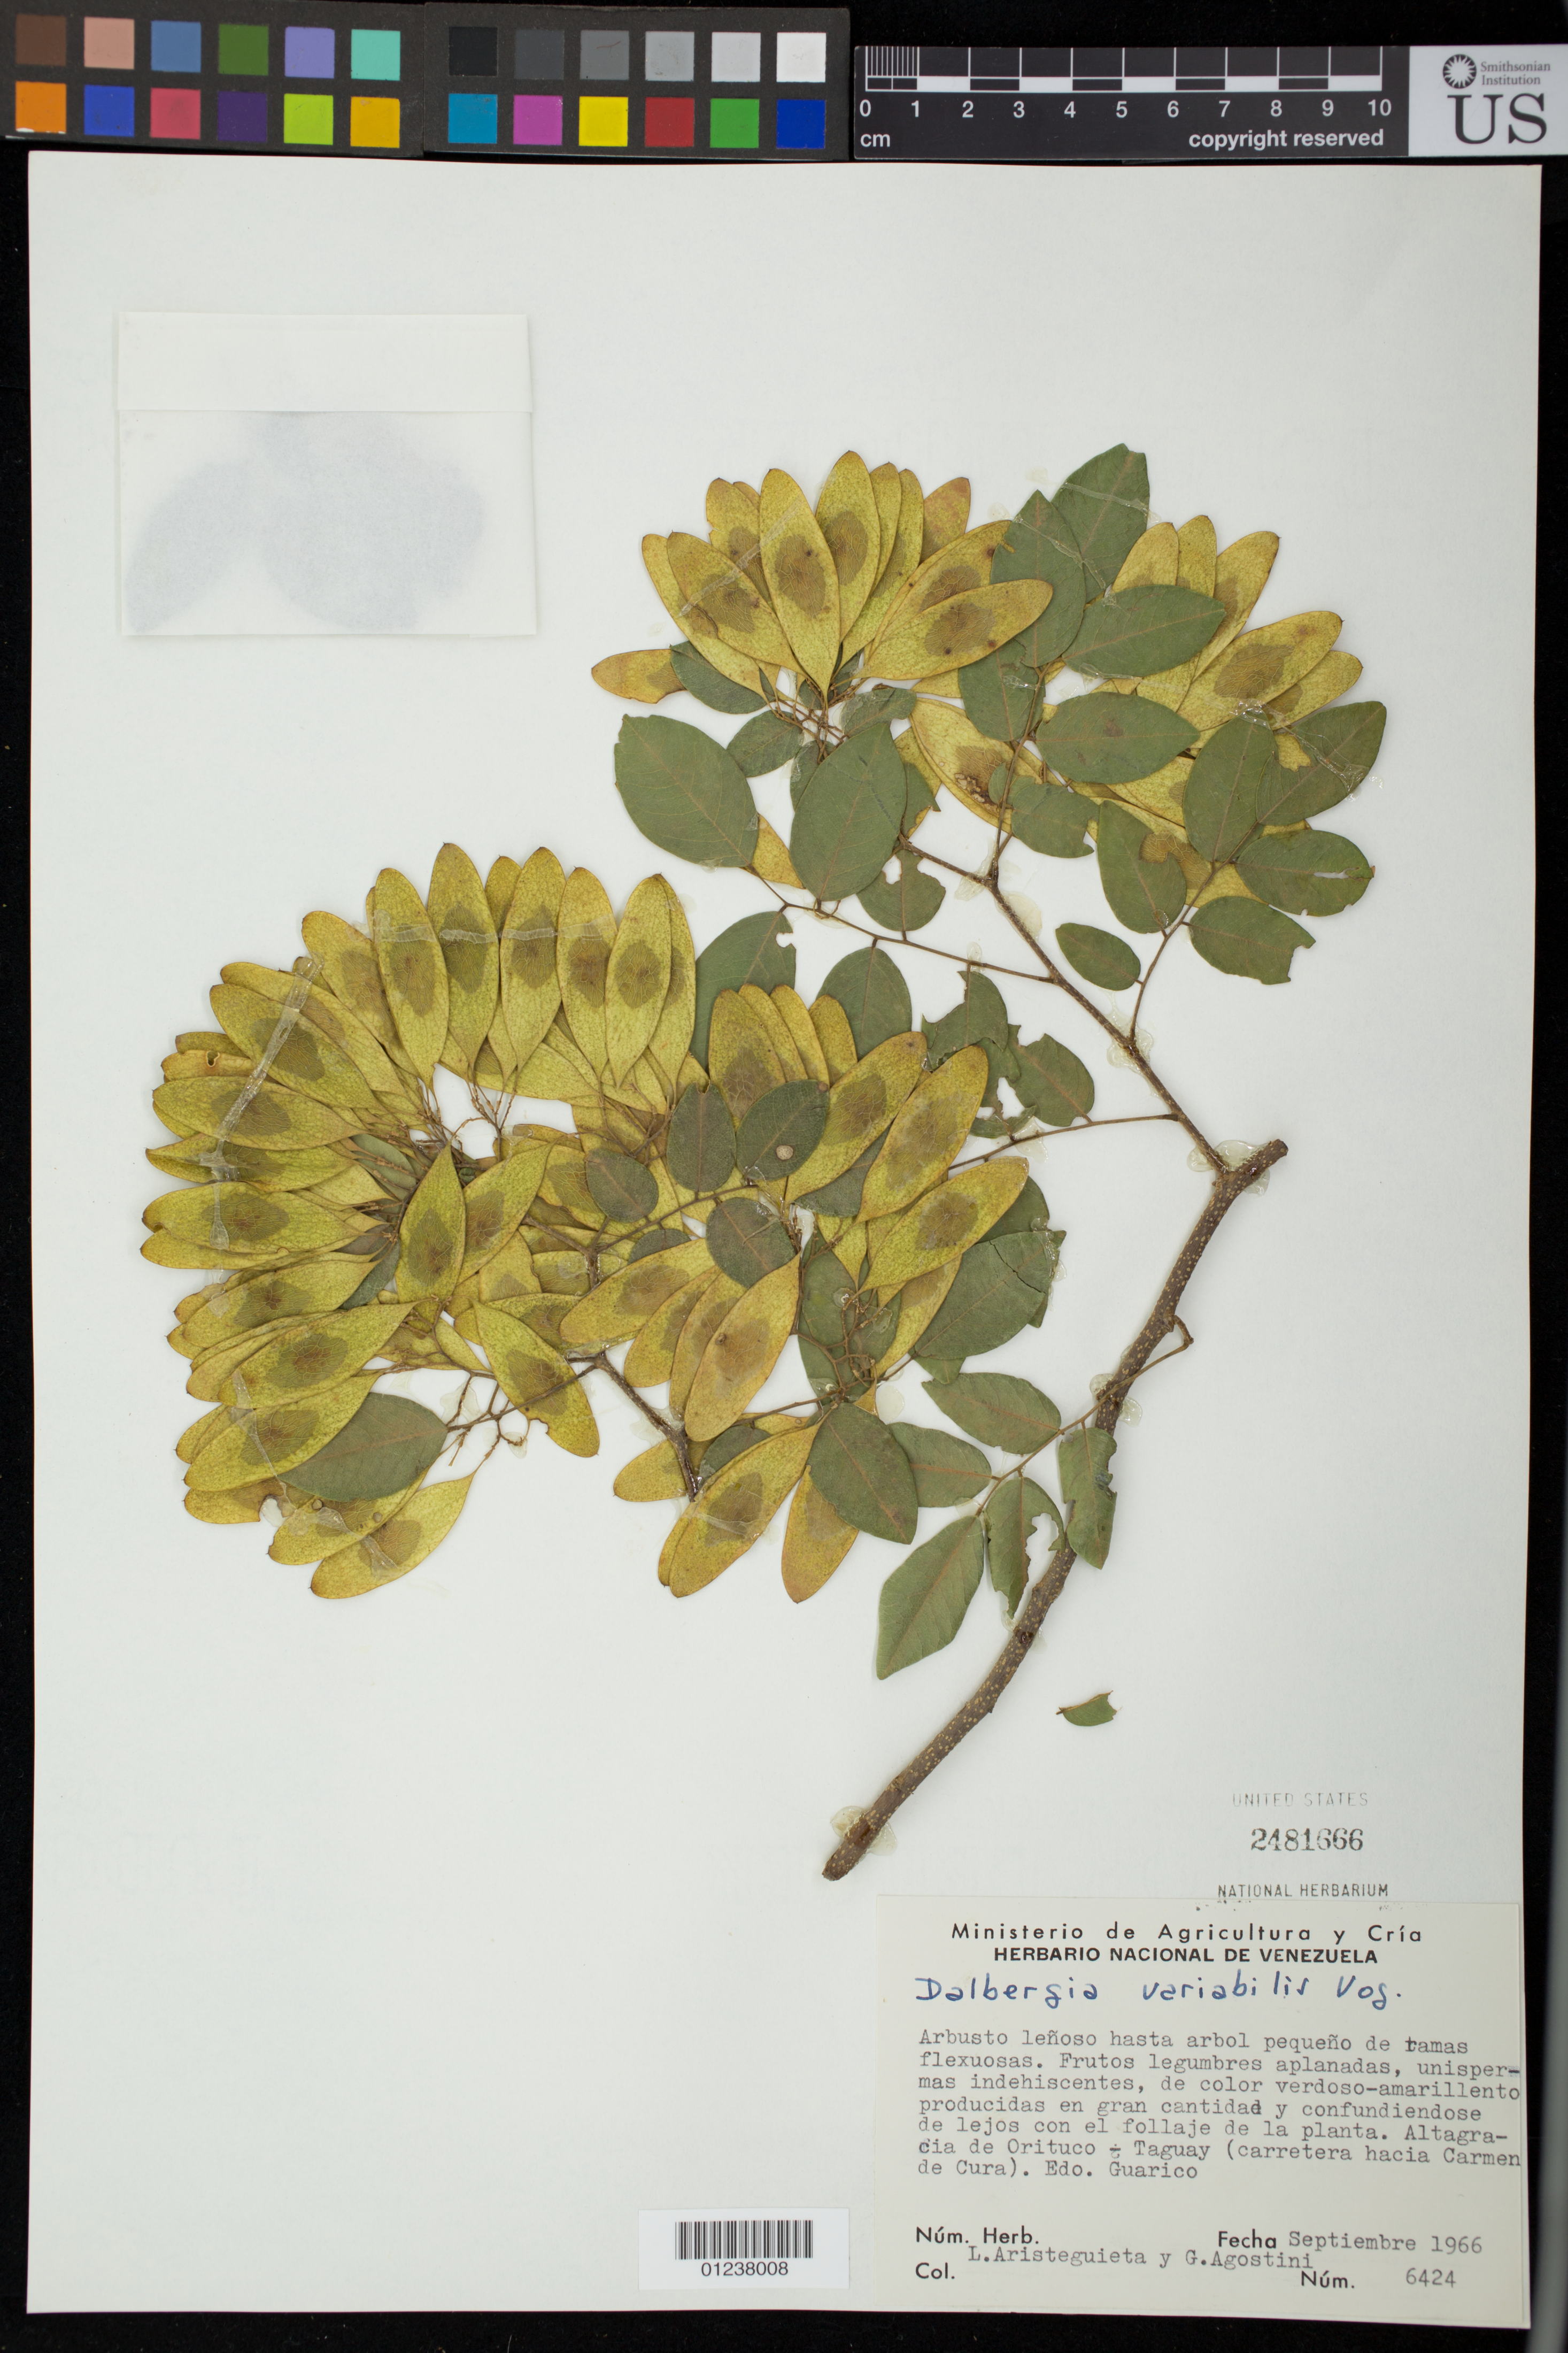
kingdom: Plantae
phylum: Tracheophyta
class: Magnoliopsida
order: Fabales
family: Fabaceae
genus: Dalbergia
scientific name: Dalbergia frutescens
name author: (Vell.) Britton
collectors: L. Aristeguieta & G. Agostini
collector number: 6424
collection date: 1966-09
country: Venezuela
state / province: Guárico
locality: Altagracia de Orituco - Taguay (carretera hacia Carmen de Cura). Edo.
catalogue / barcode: US 2481666